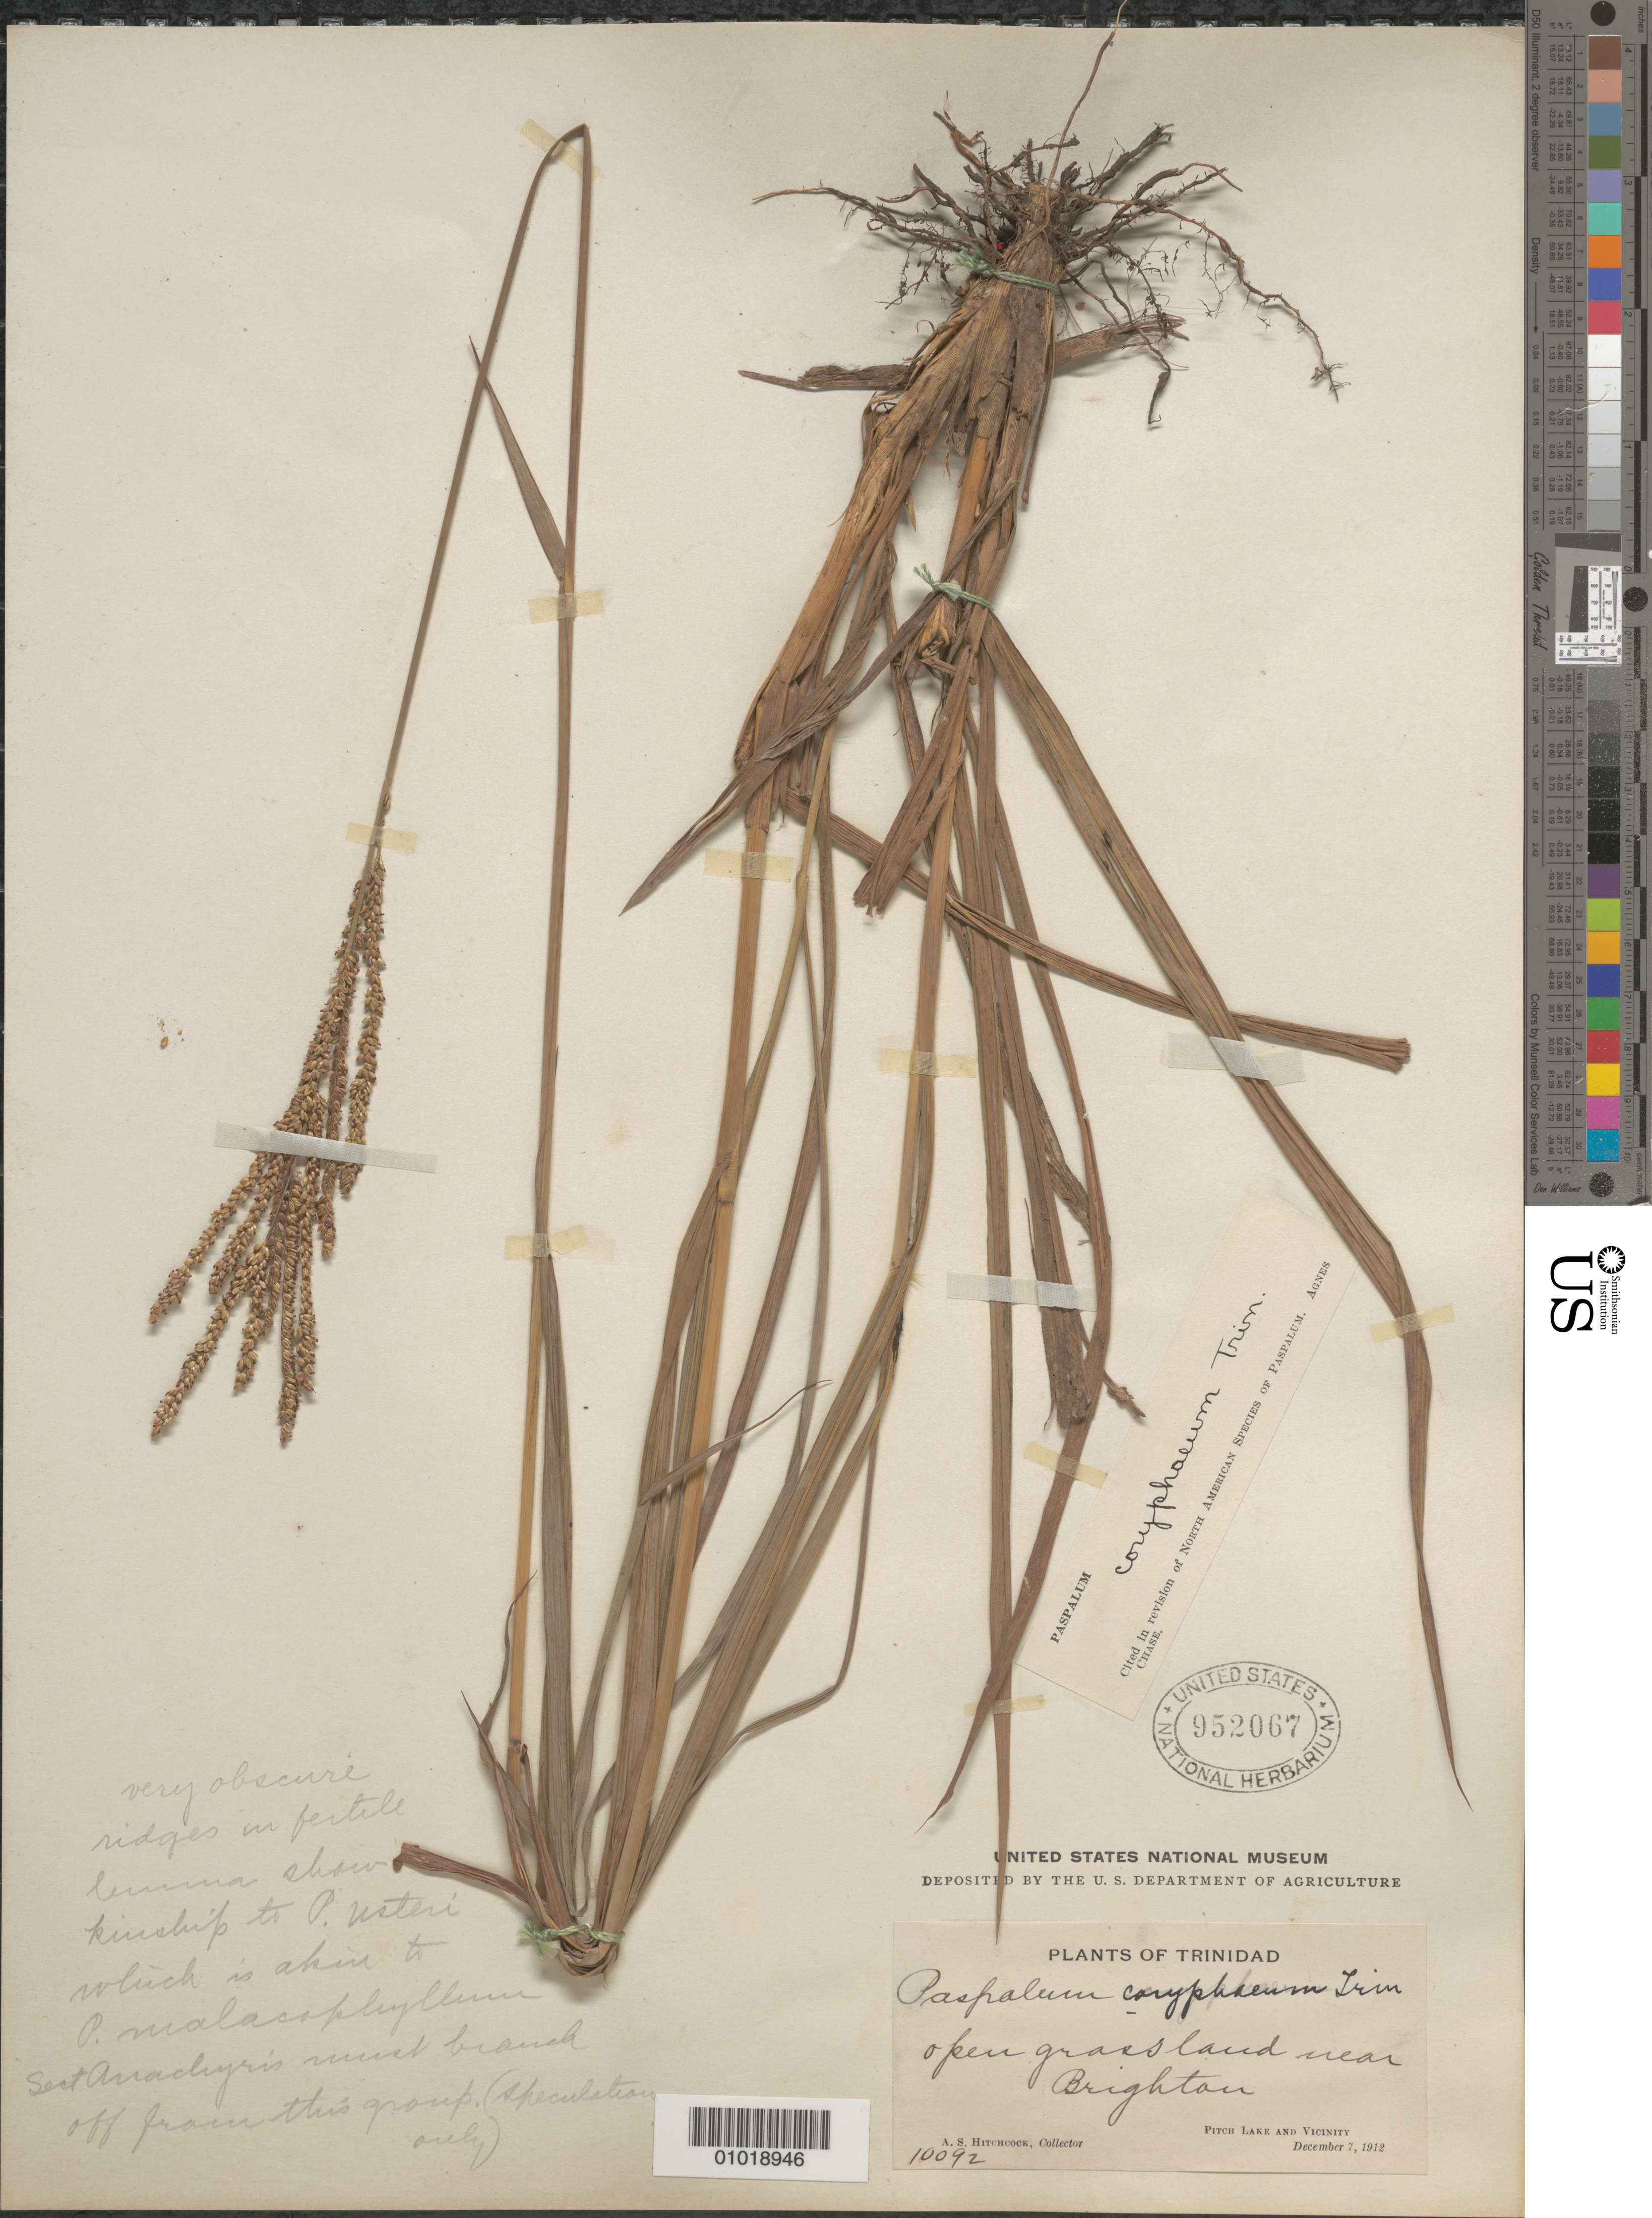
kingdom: Plantae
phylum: Tracheophyta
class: Liliopsida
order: Poales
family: Poaceae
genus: Paspalum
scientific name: Paspalum coryphaeum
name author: Trin.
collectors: A. S. Hitchcock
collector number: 10092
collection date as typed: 07 Dec 1912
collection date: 1912-12-07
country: Trinidad and Tobago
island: Trinidad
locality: Pitch Lake and vic. open grassland near Birghton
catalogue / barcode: US 952067